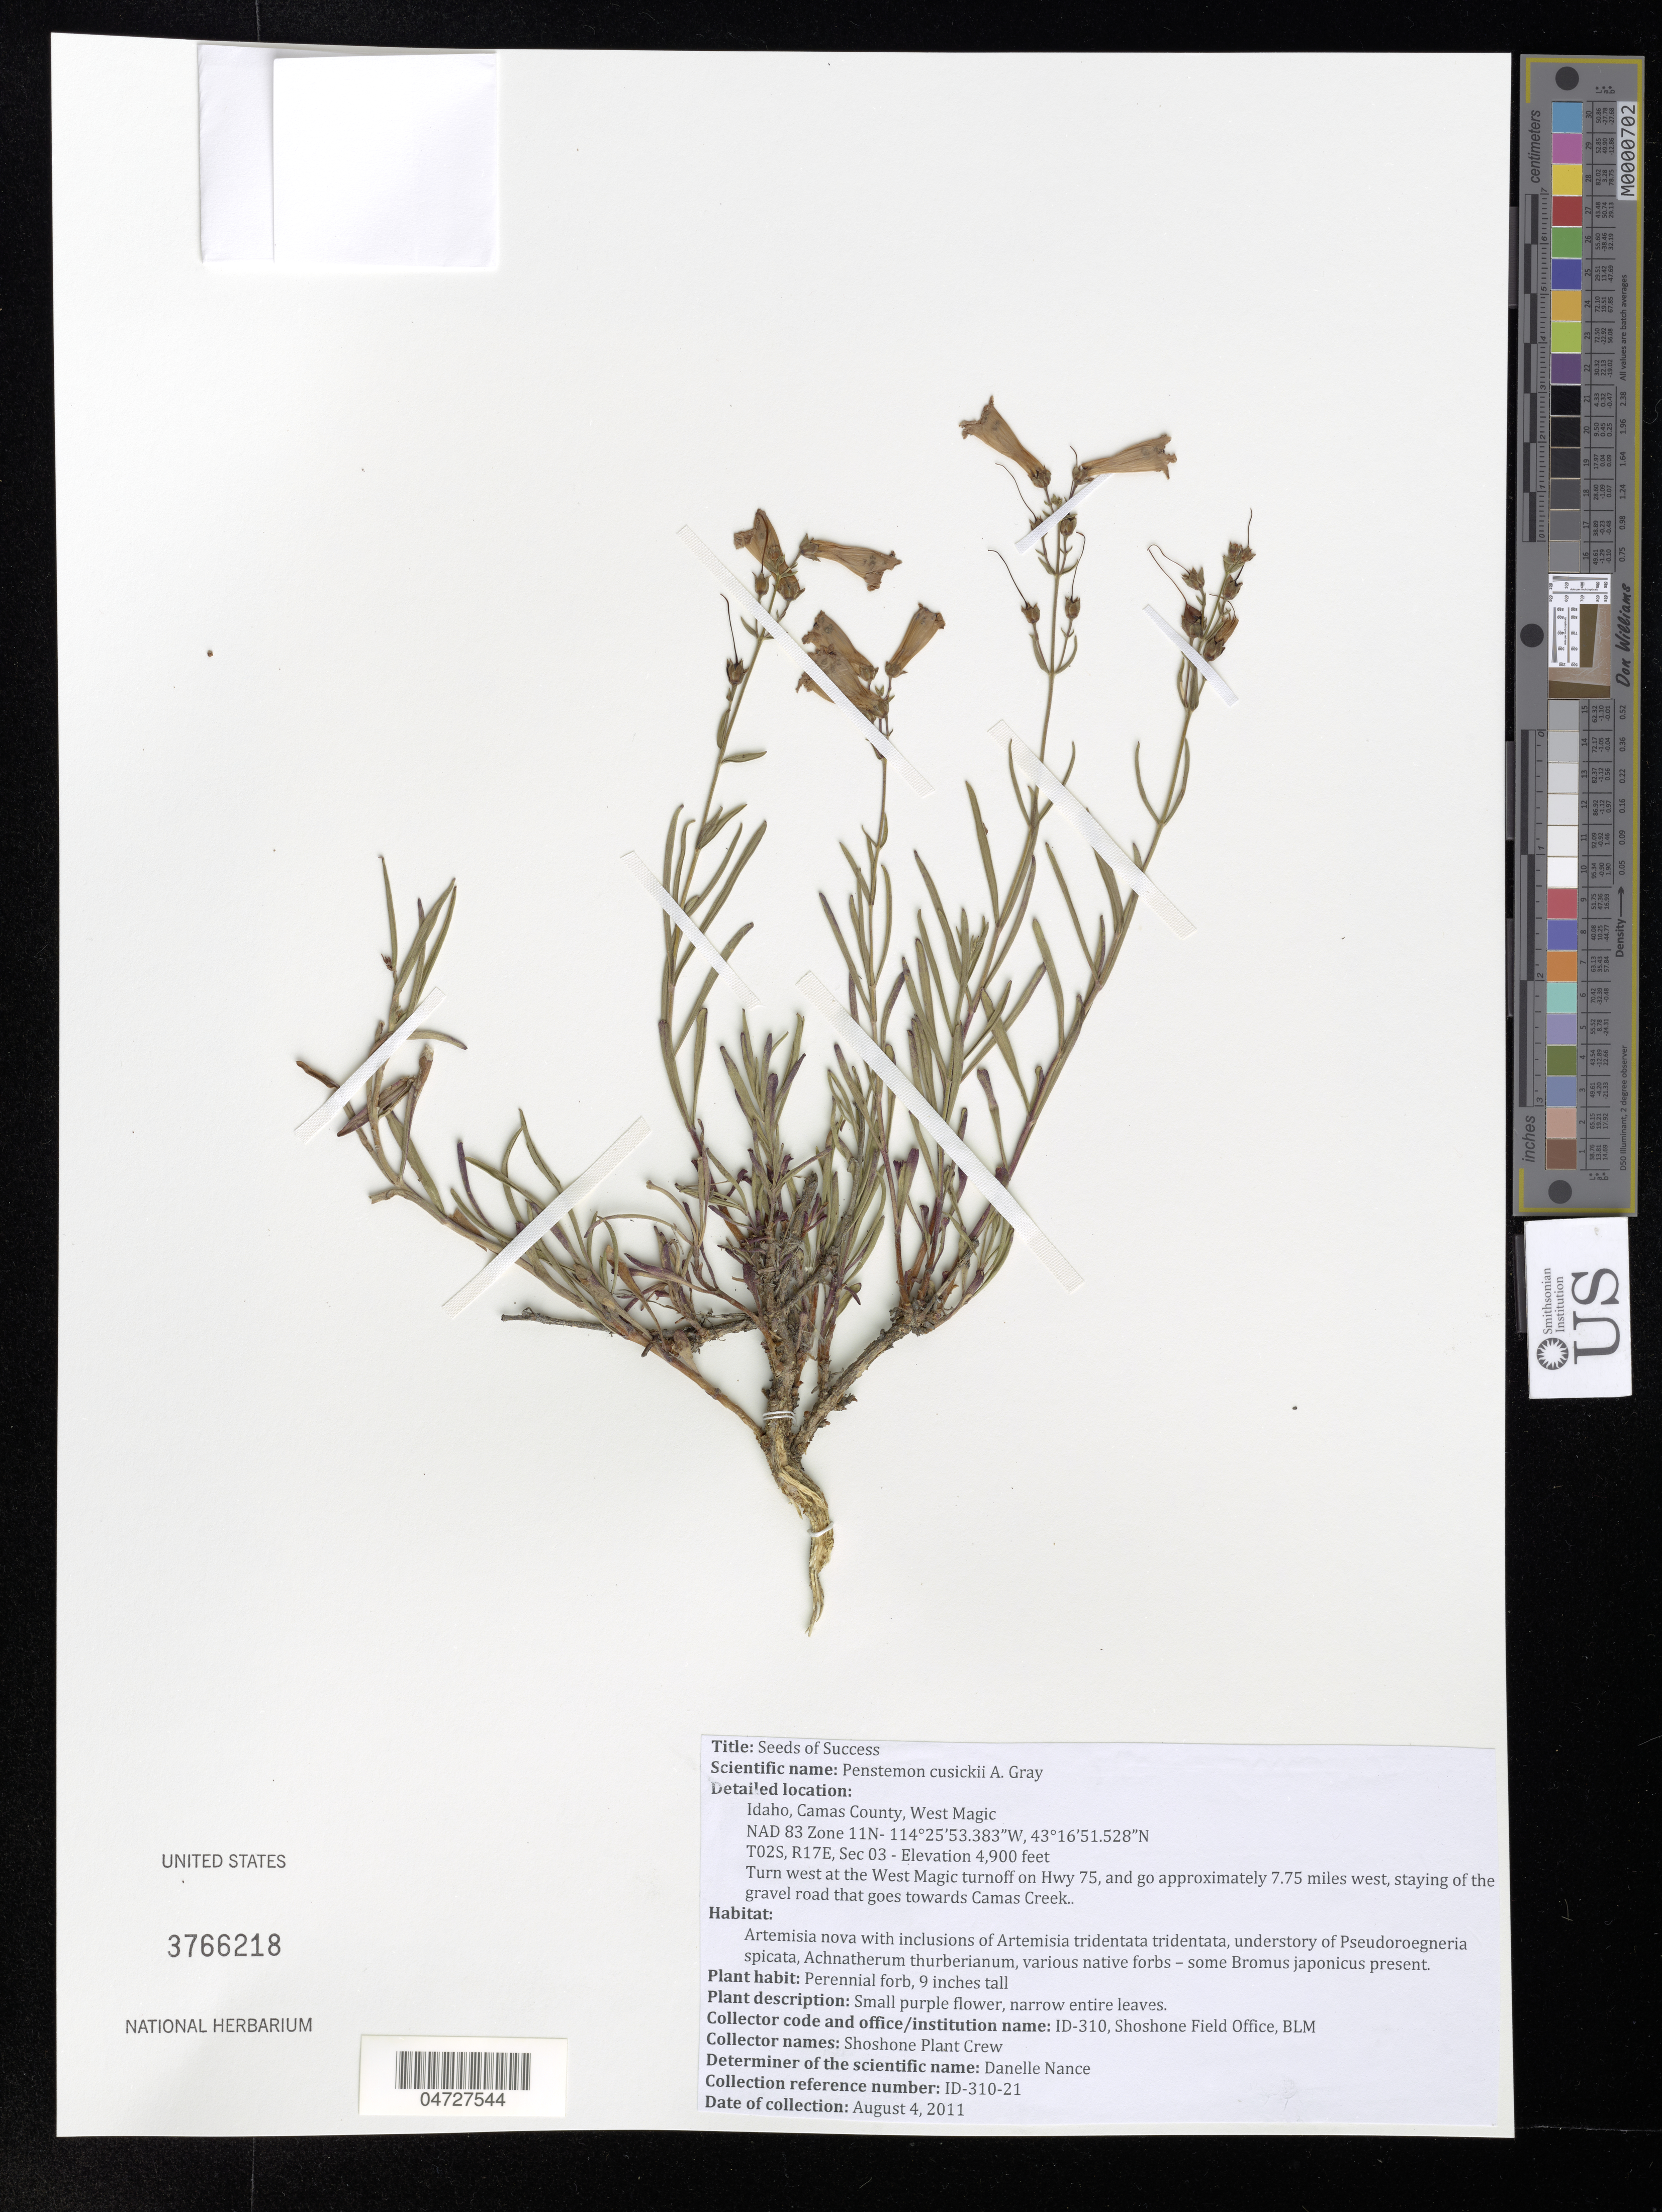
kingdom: Plantae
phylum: Tracheophyta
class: Magnoliopsida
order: Lamiales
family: Plantaginaceae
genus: Penstemon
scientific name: Penstemon cusickii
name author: A. Gray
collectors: Shoshone Plant Crew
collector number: ID-310-21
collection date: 2011-08-04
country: United States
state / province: Idaho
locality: Camas County, West Magic. Turn west at the West Magic turnoff on Hwy 75, and go approximately 7.75 miles west, staying of the gravel road that goes towards Camas Creek..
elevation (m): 1494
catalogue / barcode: US 3766218